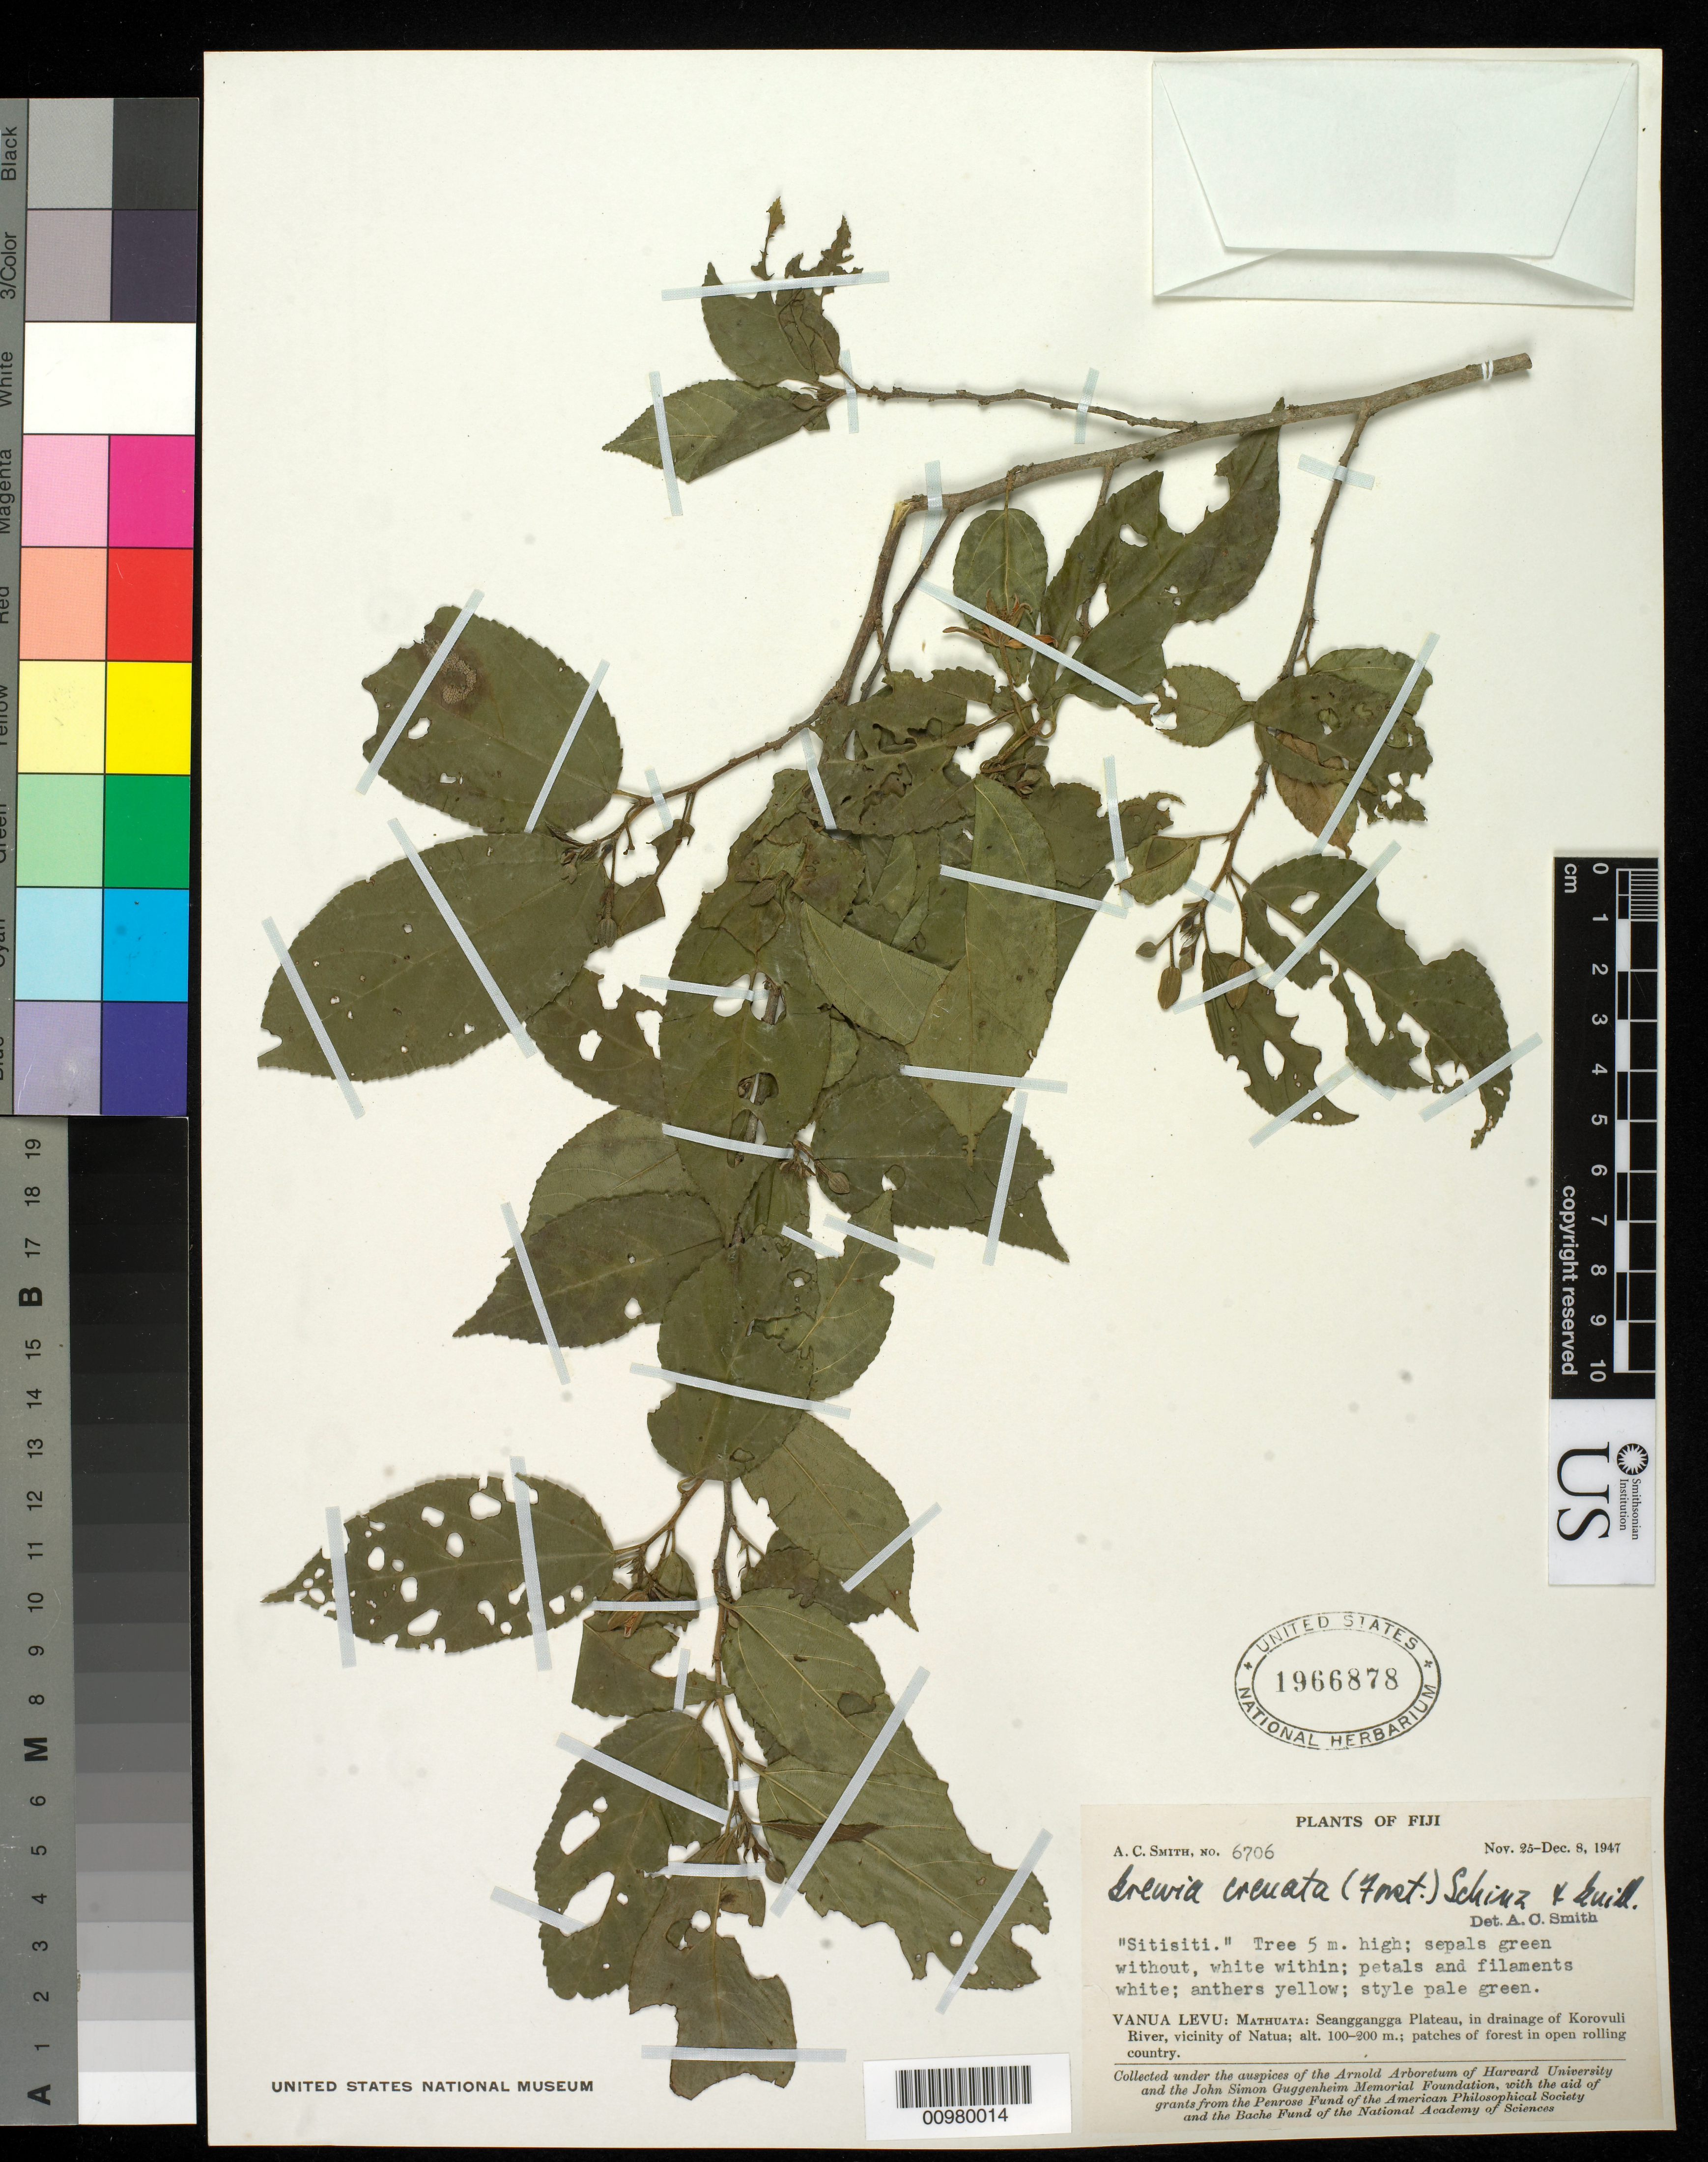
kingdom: Plantae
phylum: Tracheophyta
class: Magnoliopsida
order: Malvales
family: Malvaceae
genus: Grewia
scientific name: Grewia crenata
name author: (J.R. Forst. & G. Forst.) Schinz & Guillaumin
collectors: C. A. Smith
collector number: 6706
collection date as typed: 25 Nov 1947 to 08 Dec 1947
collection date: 1947-11-25/1947-12-08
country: Fiji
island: Macuata-i-wai [Mathuata-i-wai]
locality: Mathuata: Seanggangga Plateau, in drainage of Korovuli River, vicinity of Natua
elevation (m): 100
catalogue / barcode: US 1966878